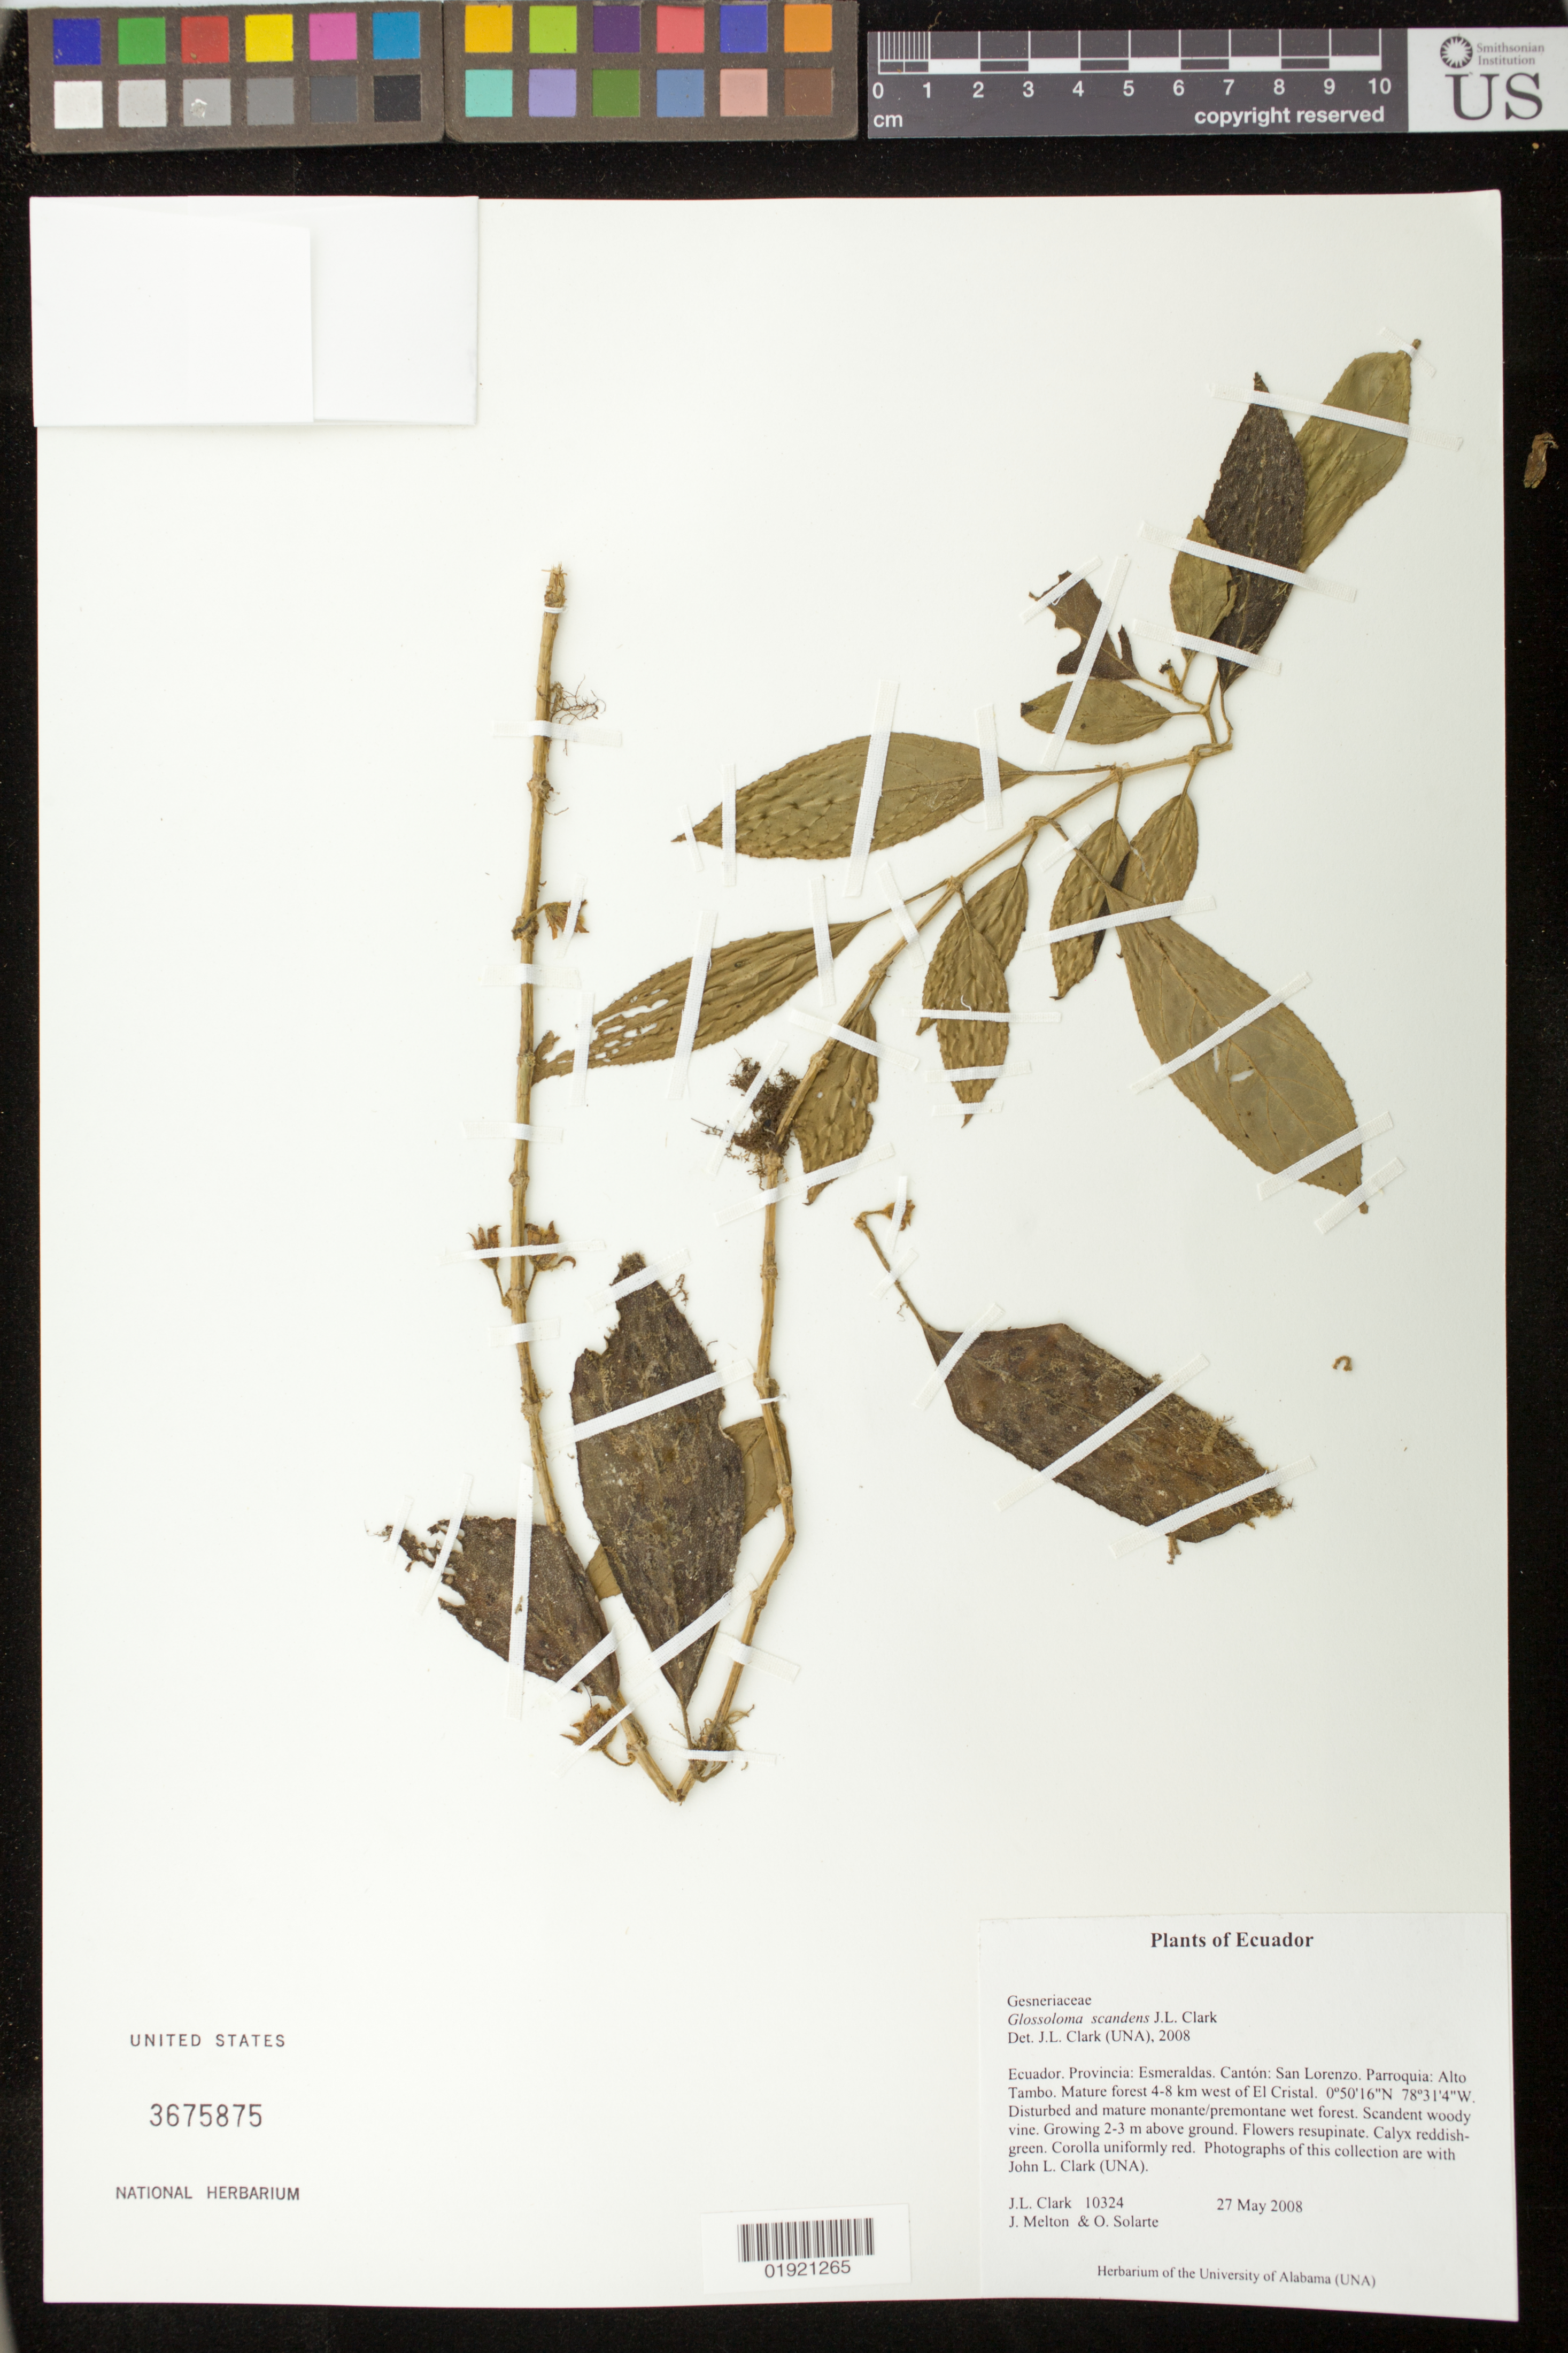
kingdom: Plantae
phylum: Tracheophyta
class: Magnoliopsida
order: Lamiales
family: Gesneriaceae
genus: Glossoloma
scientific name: Glossoloma scandens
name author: J.L. Clark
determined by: Clark, J. L.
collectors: J. L. Clark, O. Solarte & J. Melton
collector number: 10324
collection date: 2008-05-27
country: Ecuador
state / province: Esmeraldas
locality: Canton: San Lorenzo. Parroquia: Alto Tambo. Mature forest 4-8 km west of El Cristal.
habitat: Disturbed and mature montane/premontane wet forest.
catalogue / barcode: US 3675875